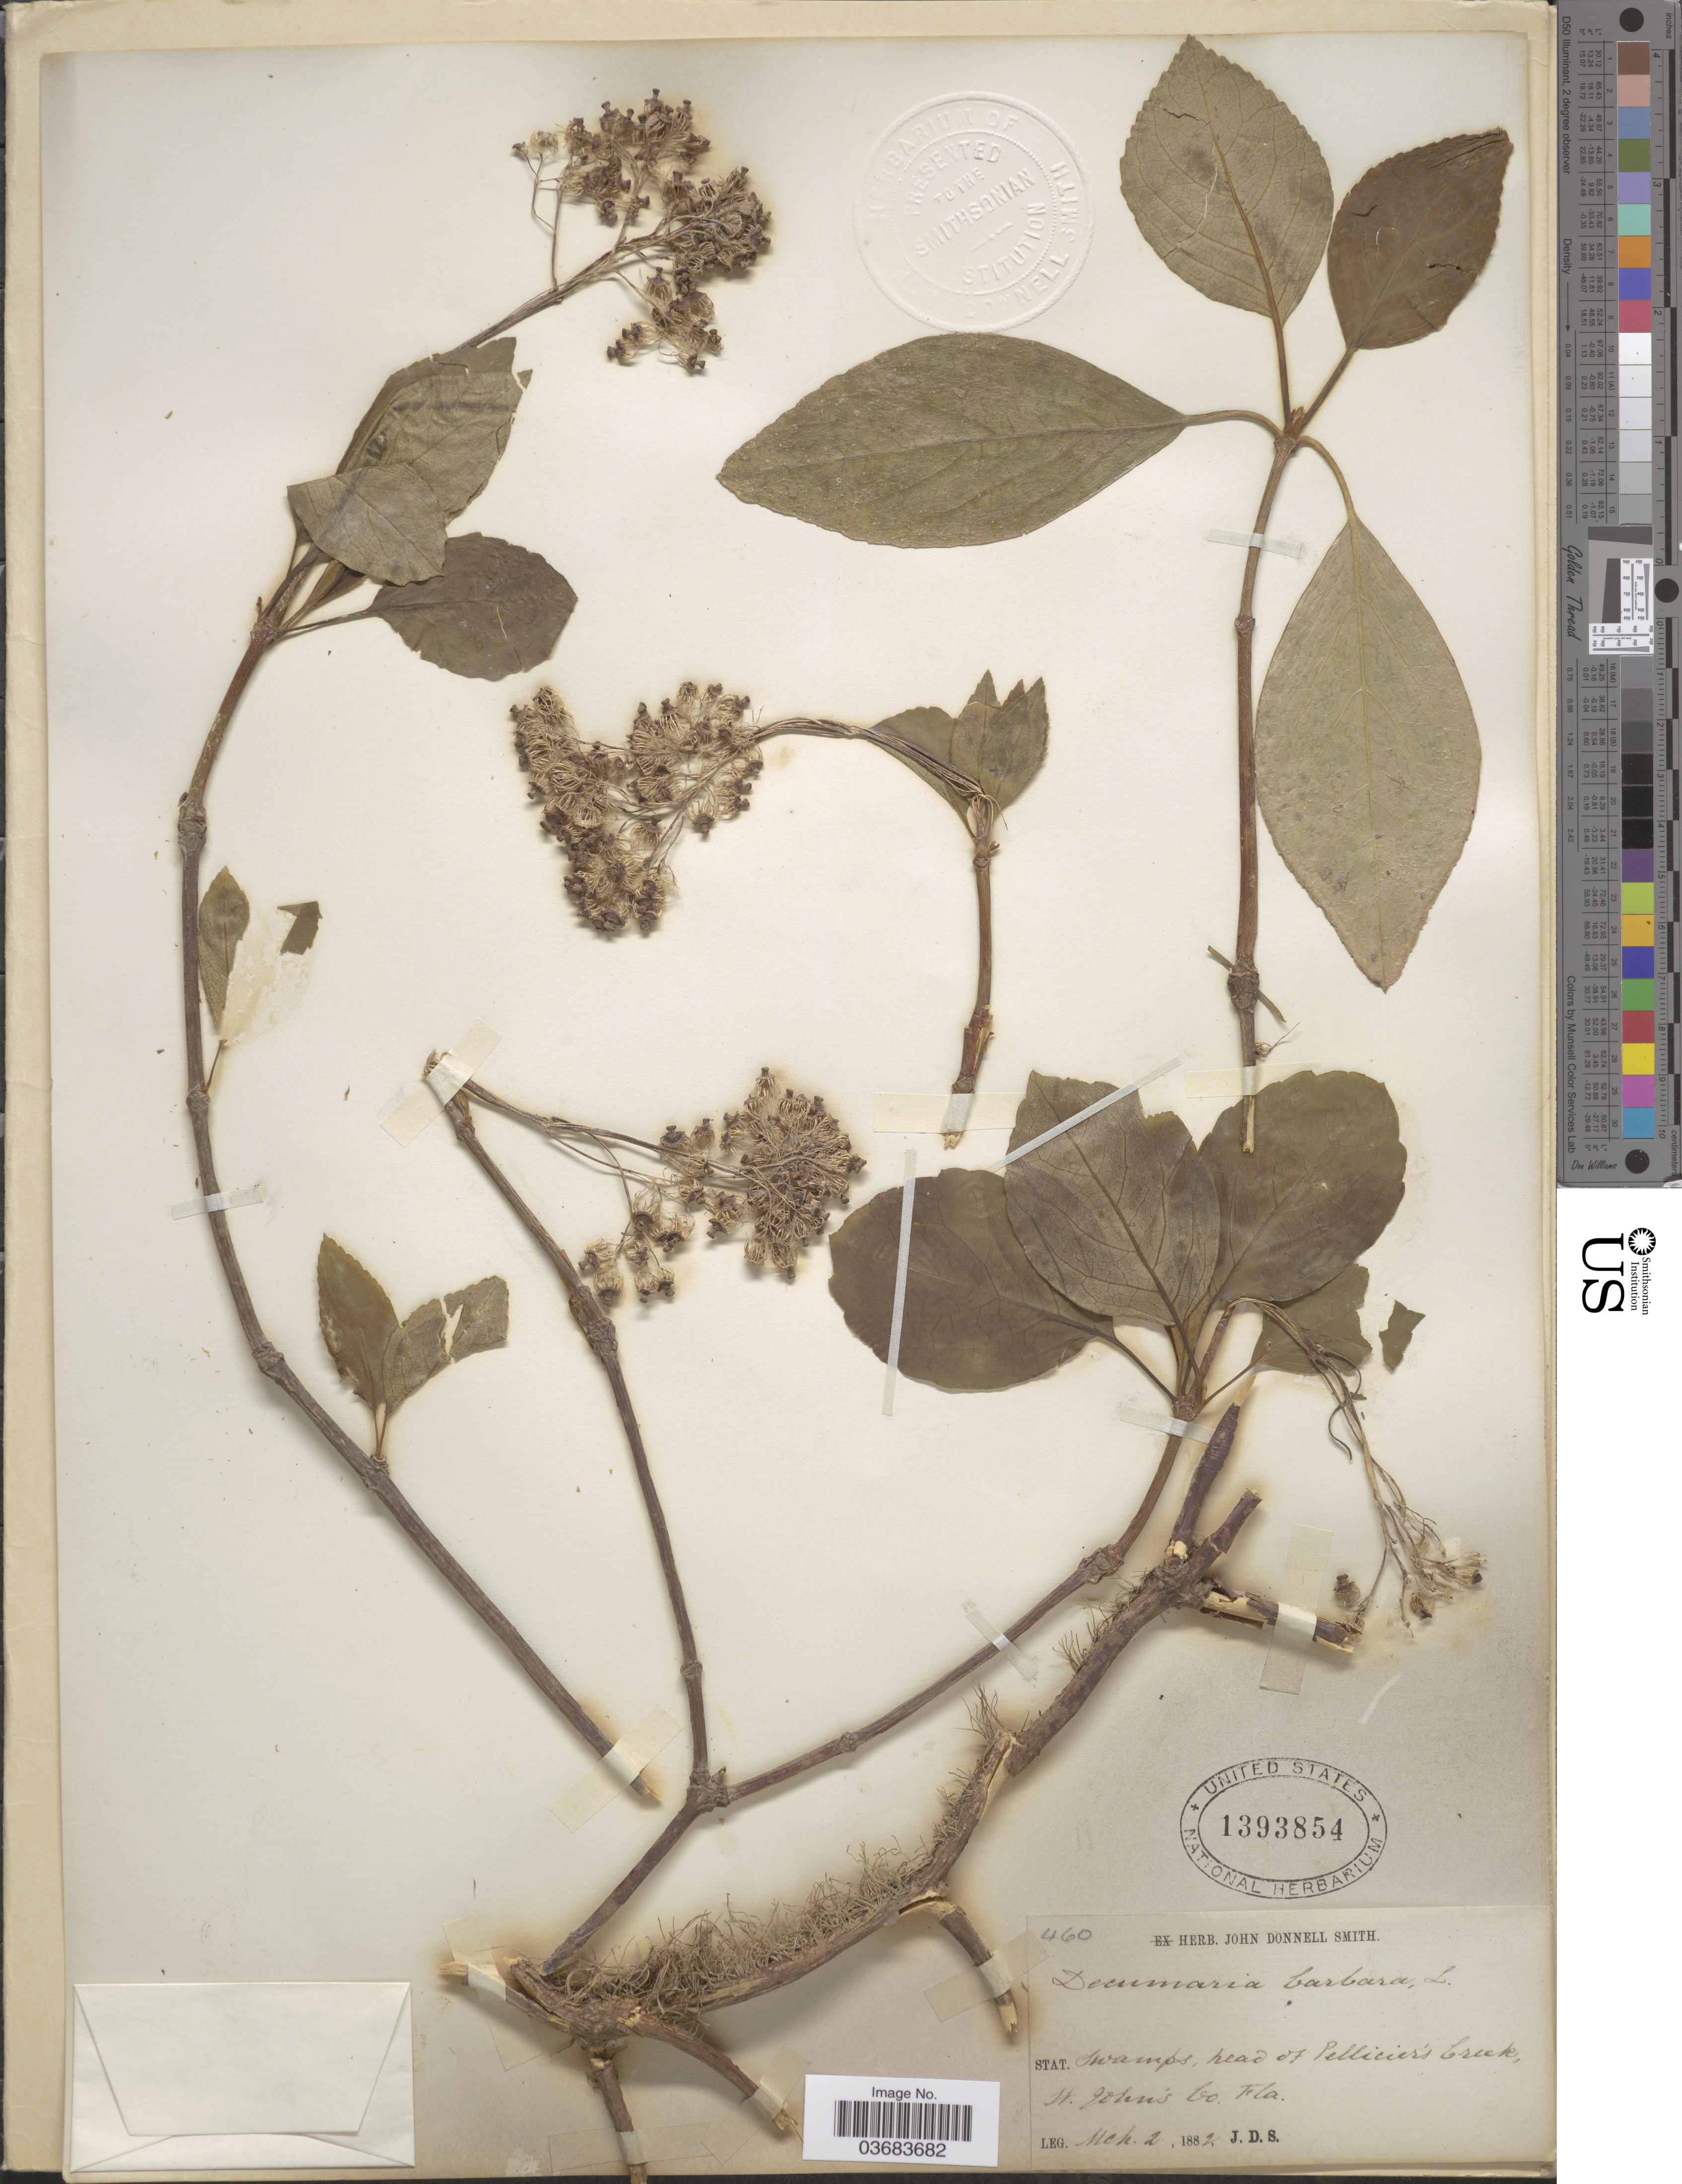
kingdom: Plantae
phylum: Tracheophyta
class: Magnoliopsida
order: Cornales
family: Hydrangeaceae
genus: Hydrangea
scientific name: Hydrangea barbara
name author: (L.) Bernd Schulz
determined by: Strong, Mark T., (BOT), Smithsonian Institution - National Museum of Natural History (UNITED STATES)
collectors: J. Donnell Smith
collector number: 460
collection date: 1882-03-02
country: United States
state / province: Florida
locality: Swamps, head of Pellicier's Creek, St. John's Co.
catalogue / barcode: US 1393854